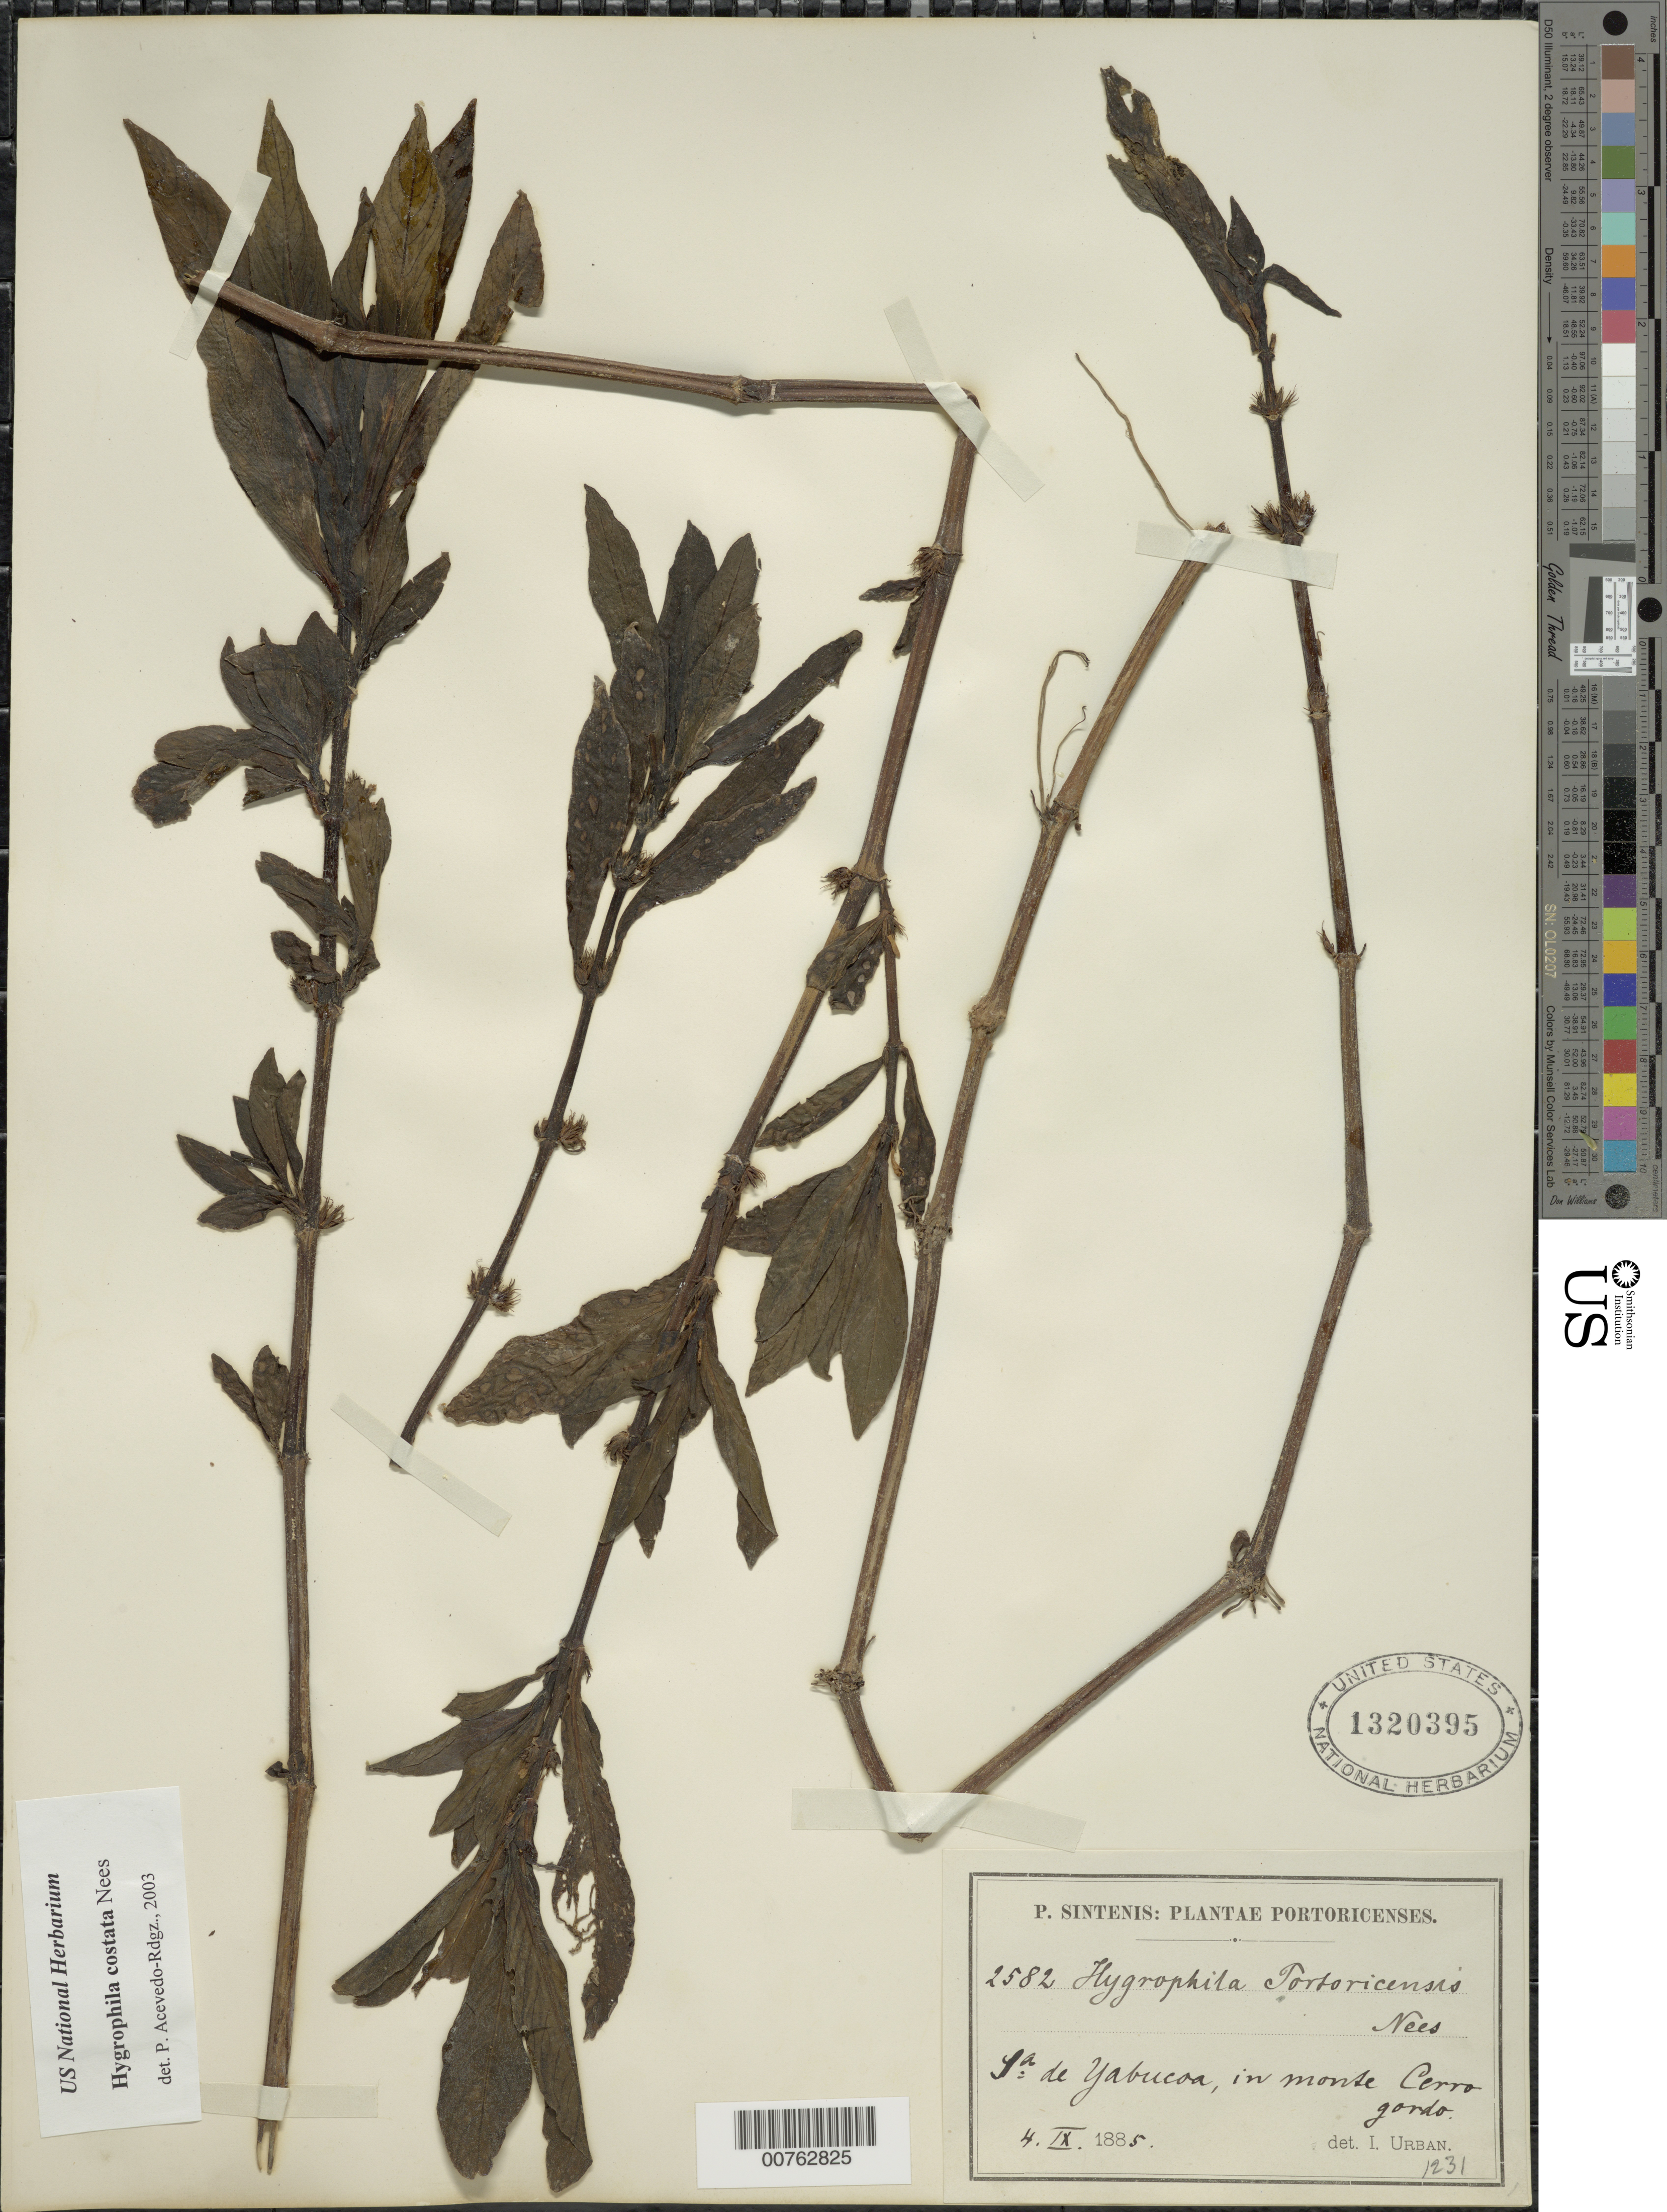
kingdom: Plantae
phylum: Tracheophyta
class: Magnoliopsida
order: Lamiales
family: Acanthaceae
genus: Hygrophila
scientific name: Hygrophila costata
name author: Nees & T. Nees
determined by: Acevedo-Rodríguez, P., (BOT), Smithsonian Institution - National Museum of Natural History (UNITED STATES)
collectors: P. Sintenis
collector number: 2582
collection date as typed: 04 Sep 1885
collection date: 1885-09-04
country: Puerto Rico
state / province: Yabucoa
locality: Sierra de Yabucoa, in monte Cerro Gordo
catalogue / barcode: US 1320395